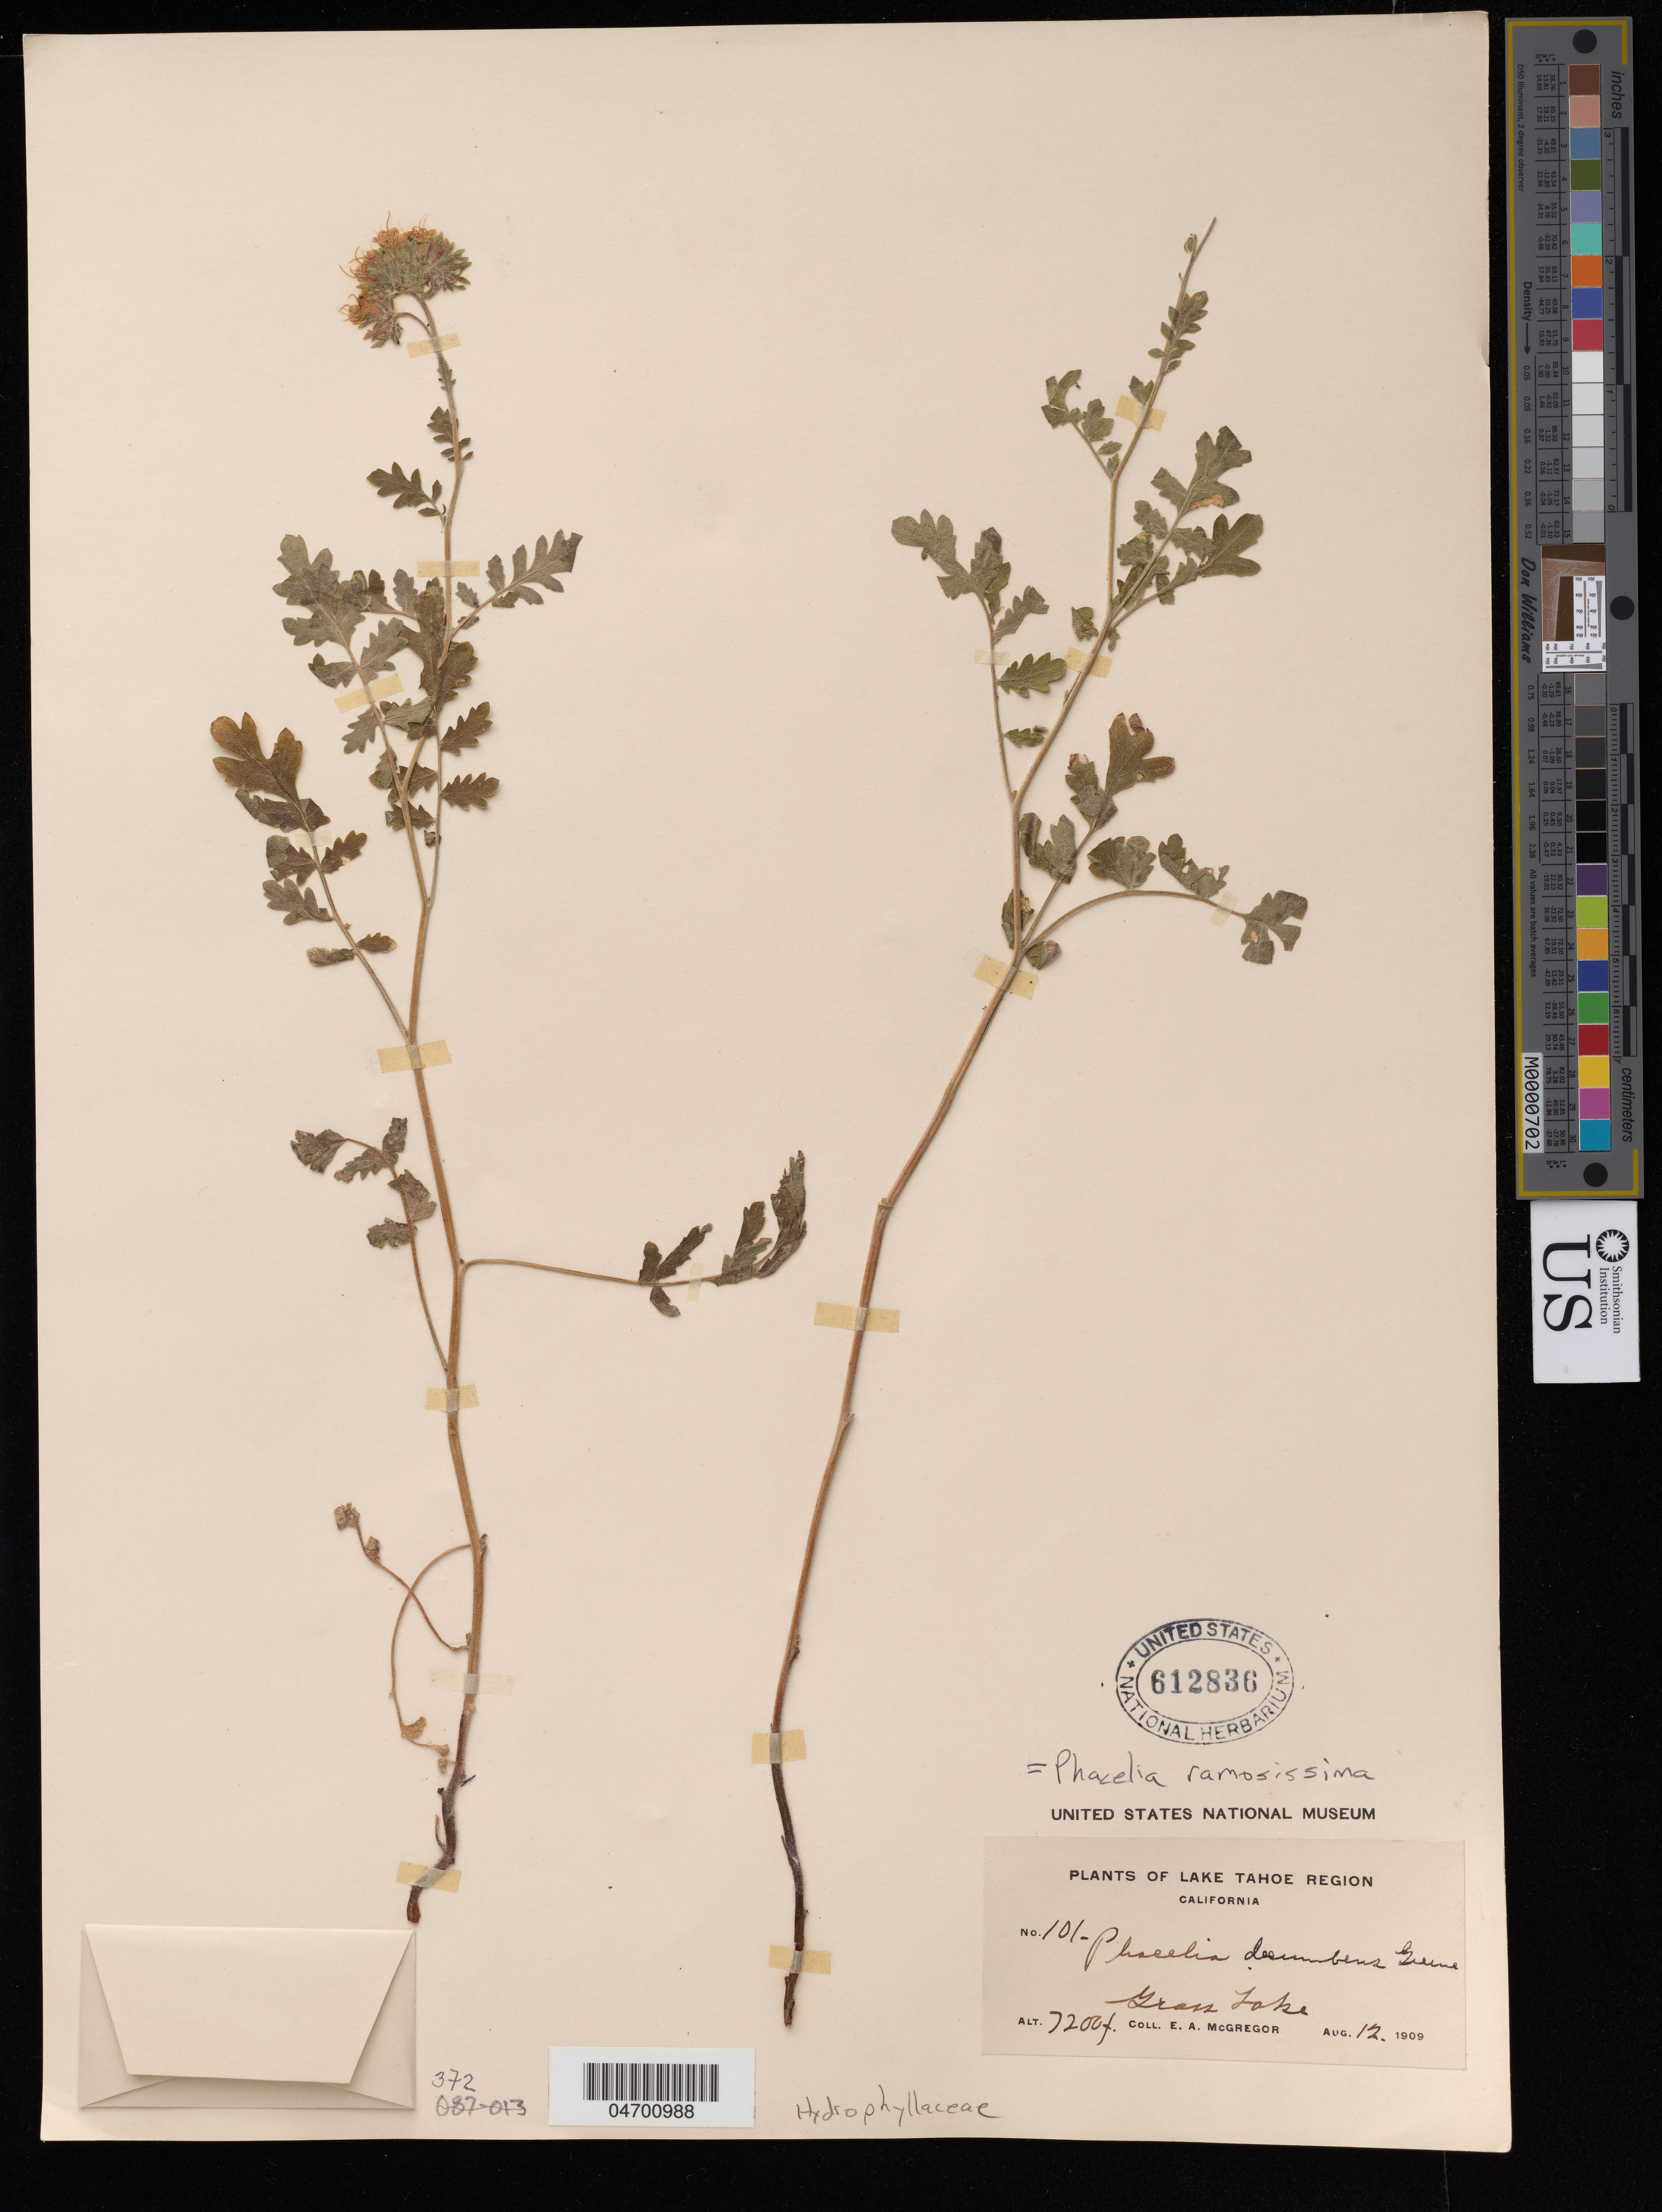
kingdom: Plantae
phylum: Tracheophyta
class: Magnoliopsida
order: Boraginales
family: Hydrophyllaceae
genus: Phacelia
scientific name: Phacelia ramosissima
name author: Douglas ex Lehm.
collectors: E. A. McGregor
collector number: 101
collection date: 1909-08-12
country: United States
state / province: California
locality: Lake Tahoe Region. Grass lake.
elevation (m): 2195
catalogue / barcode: US 612836